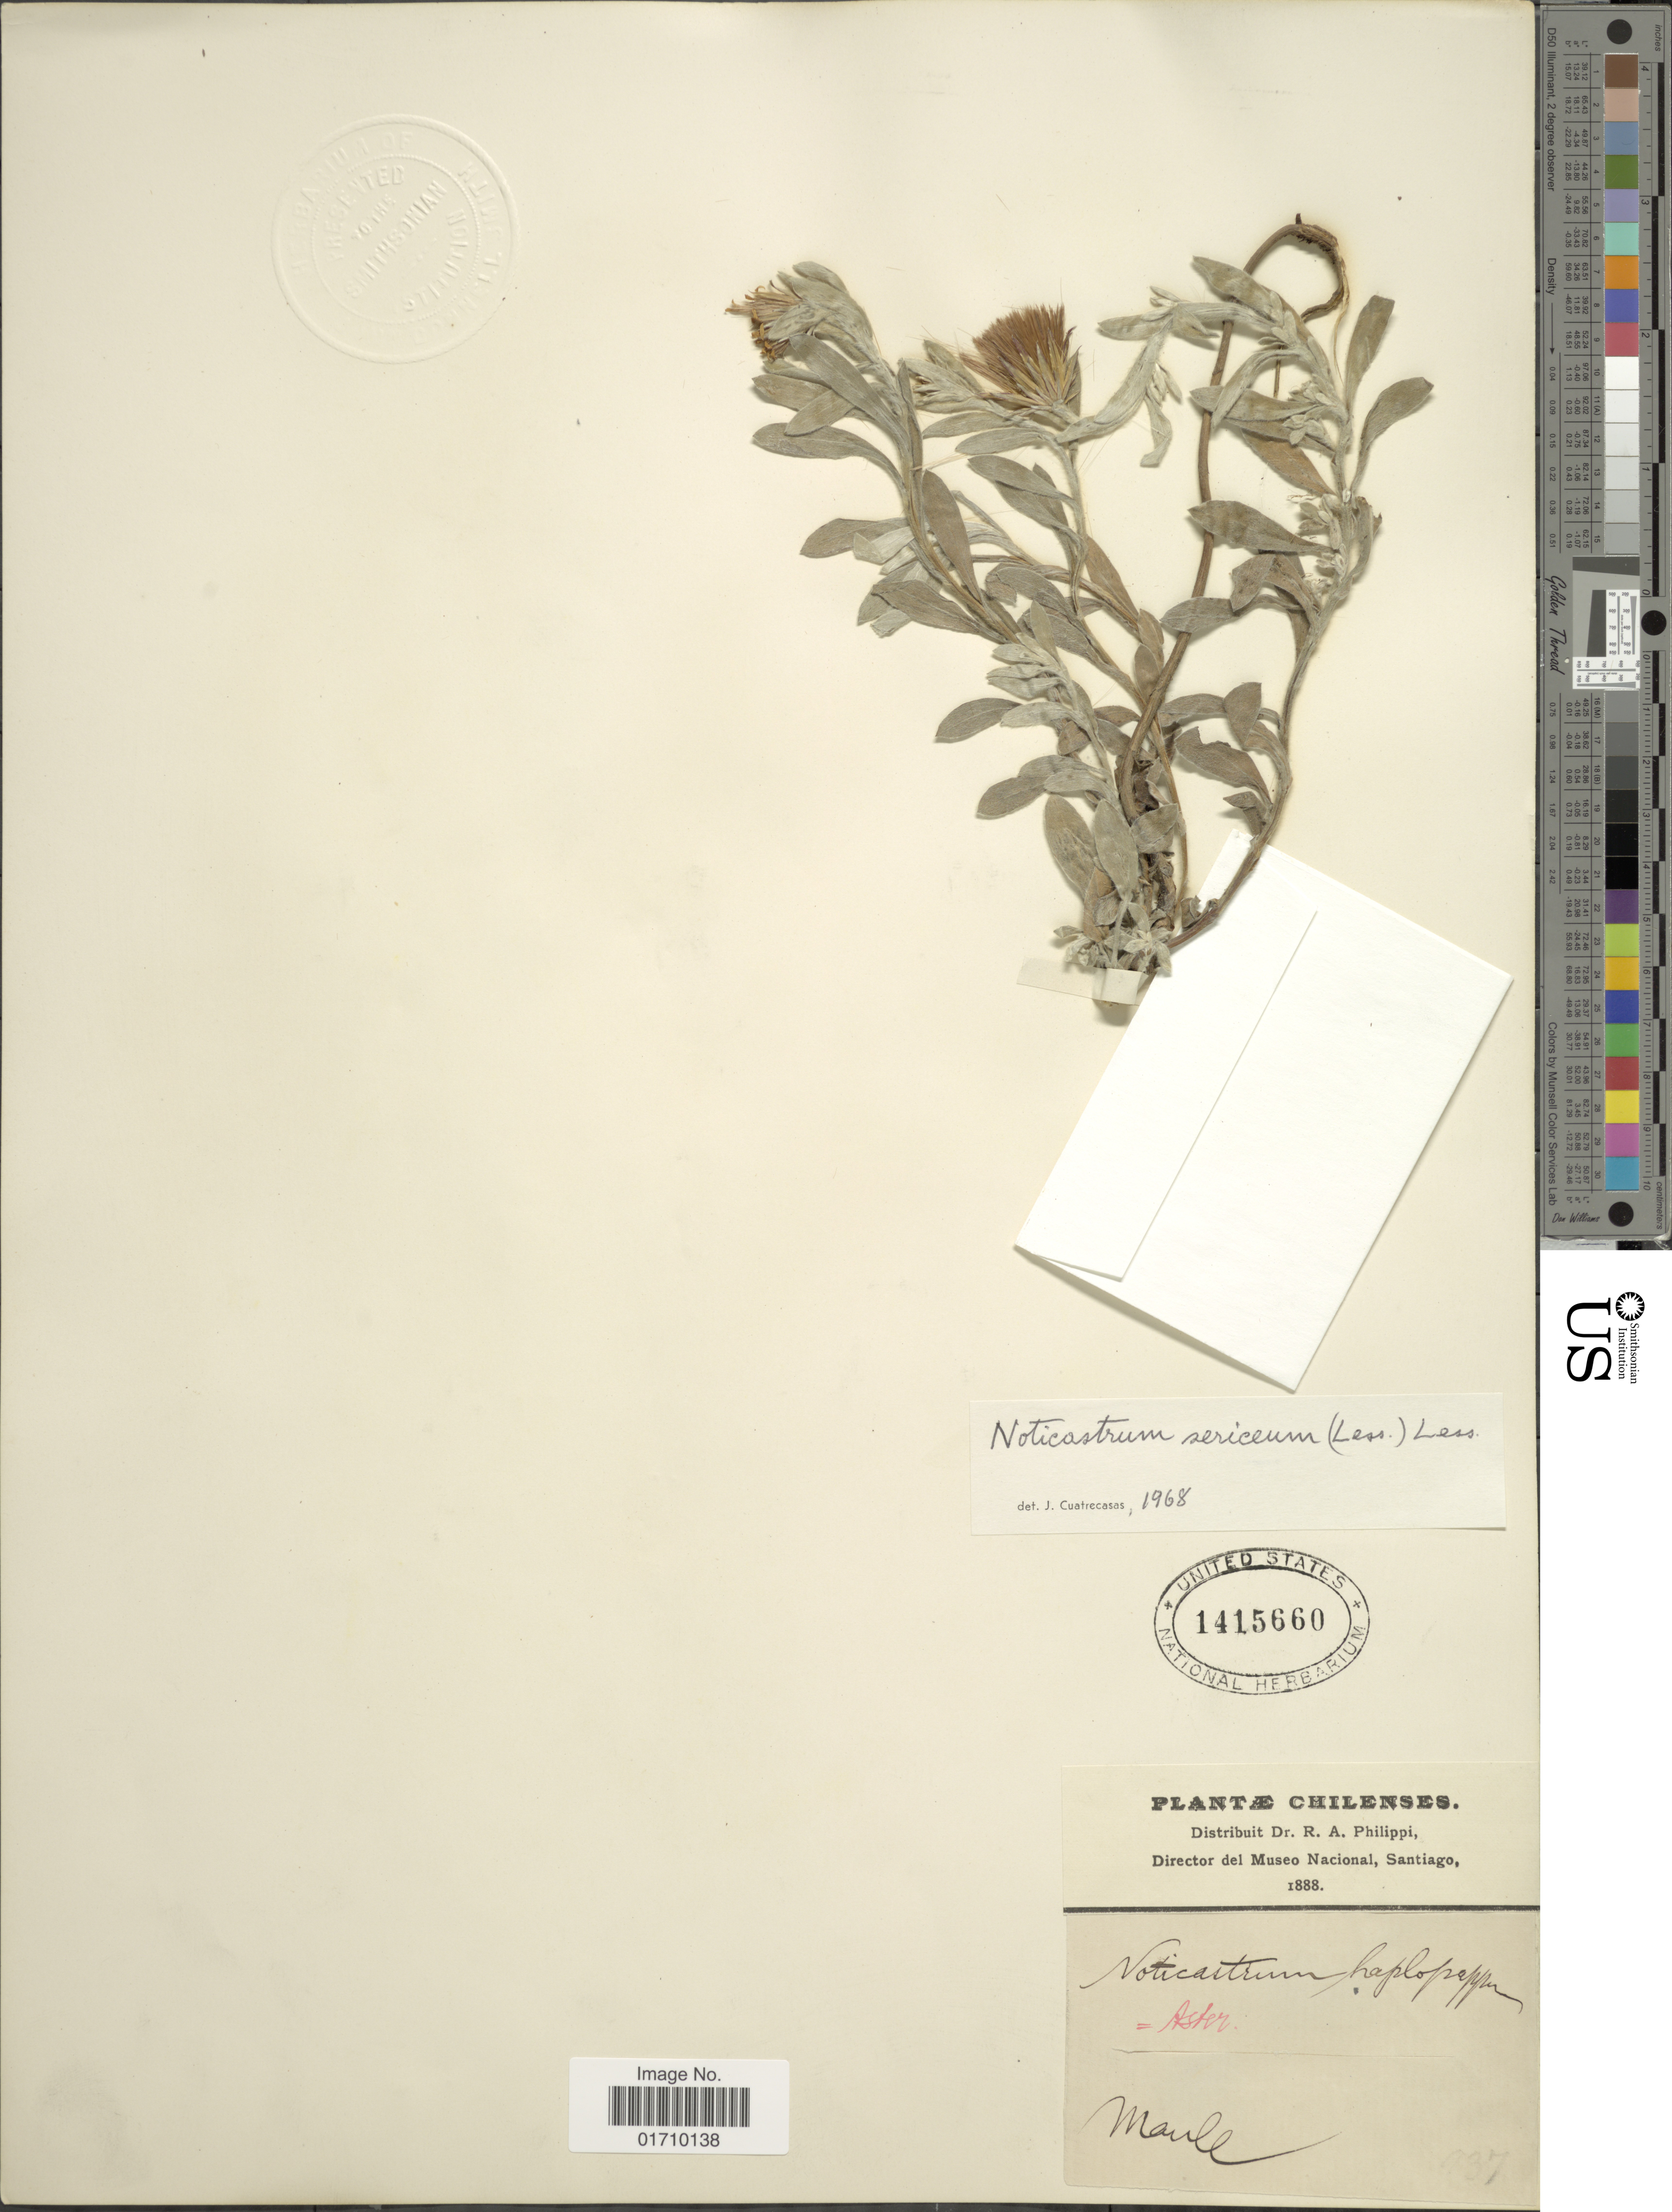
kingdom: Plantae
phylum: Tracheophyta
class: Magnoliopsida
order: Asterales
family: Asteraceae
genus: Noticastrum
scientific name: Noticastrum sericeum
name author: (Less.) Less. ex Phil.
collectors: R. A. Philippi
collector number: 937*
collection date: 1888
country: Chile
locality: Manle [interpreted]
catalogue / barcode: US 1415660